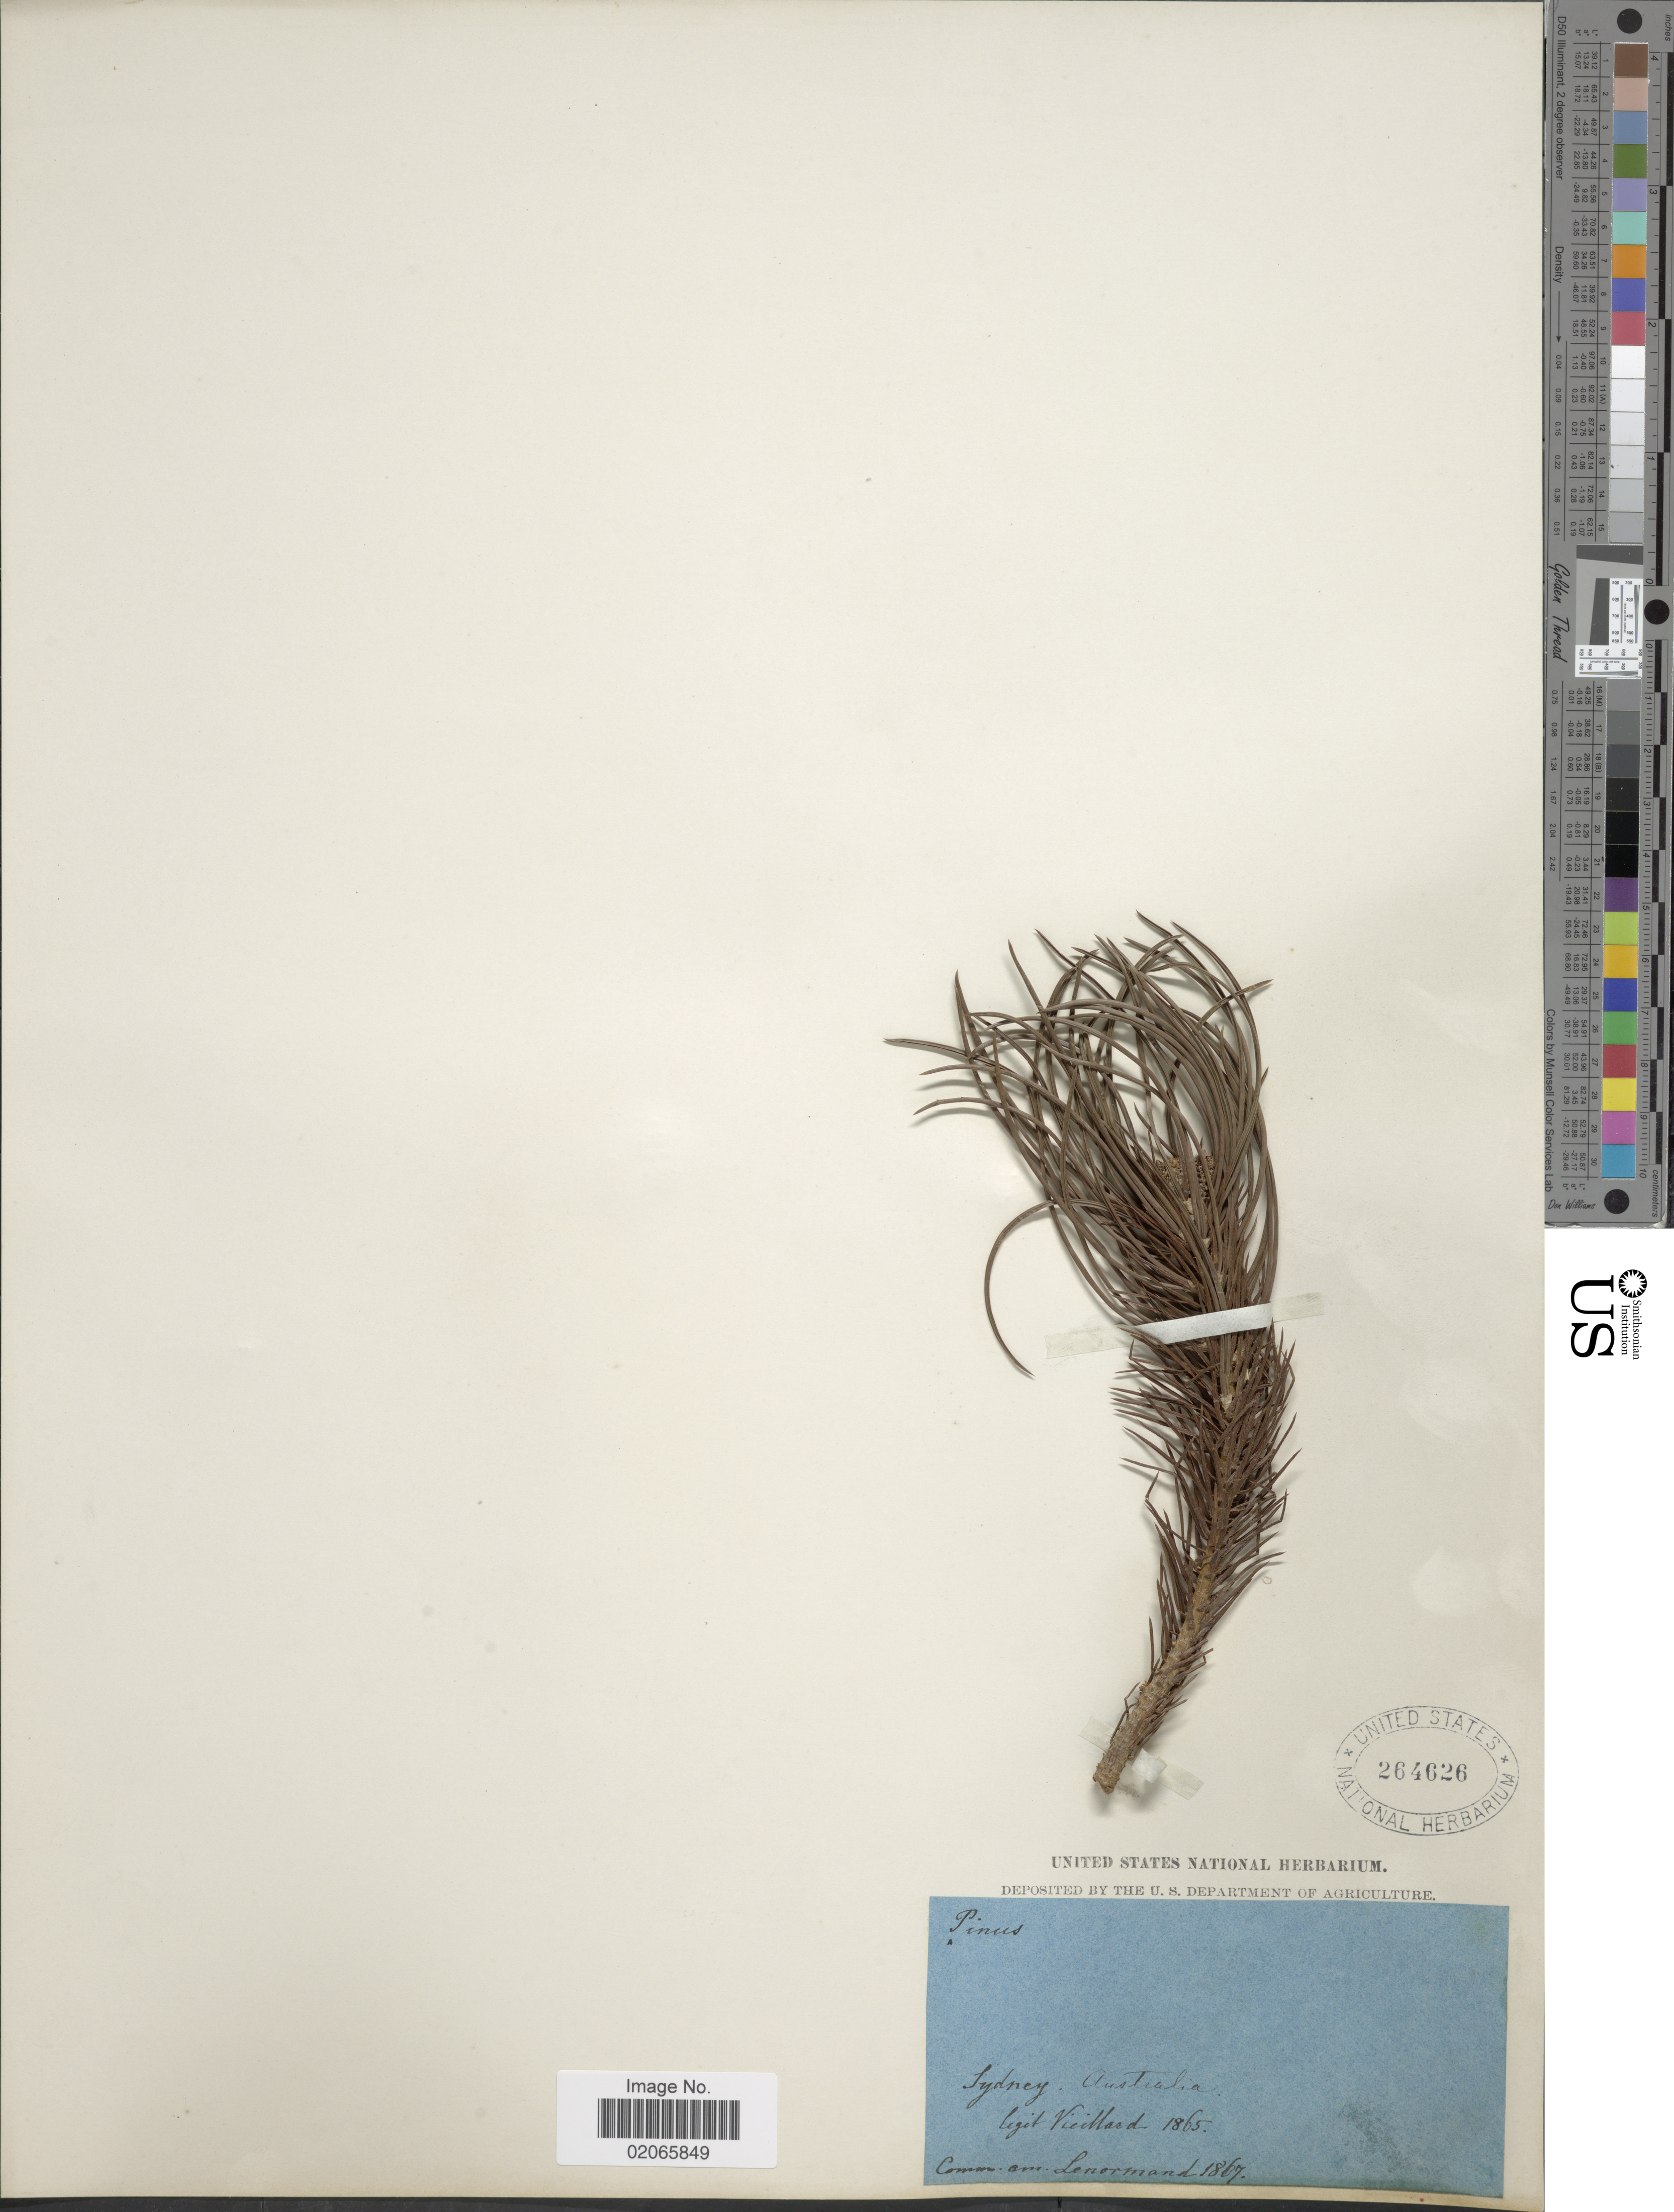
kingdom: Plantae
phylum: Tracheophyta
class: Pinopsida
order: Pinales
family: Pinaceae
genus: Pinus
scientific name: Pinus sp.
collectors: -. Vieillard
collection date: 1865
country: Australia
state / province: New South Wales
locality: Sydney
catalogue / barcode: US 264626